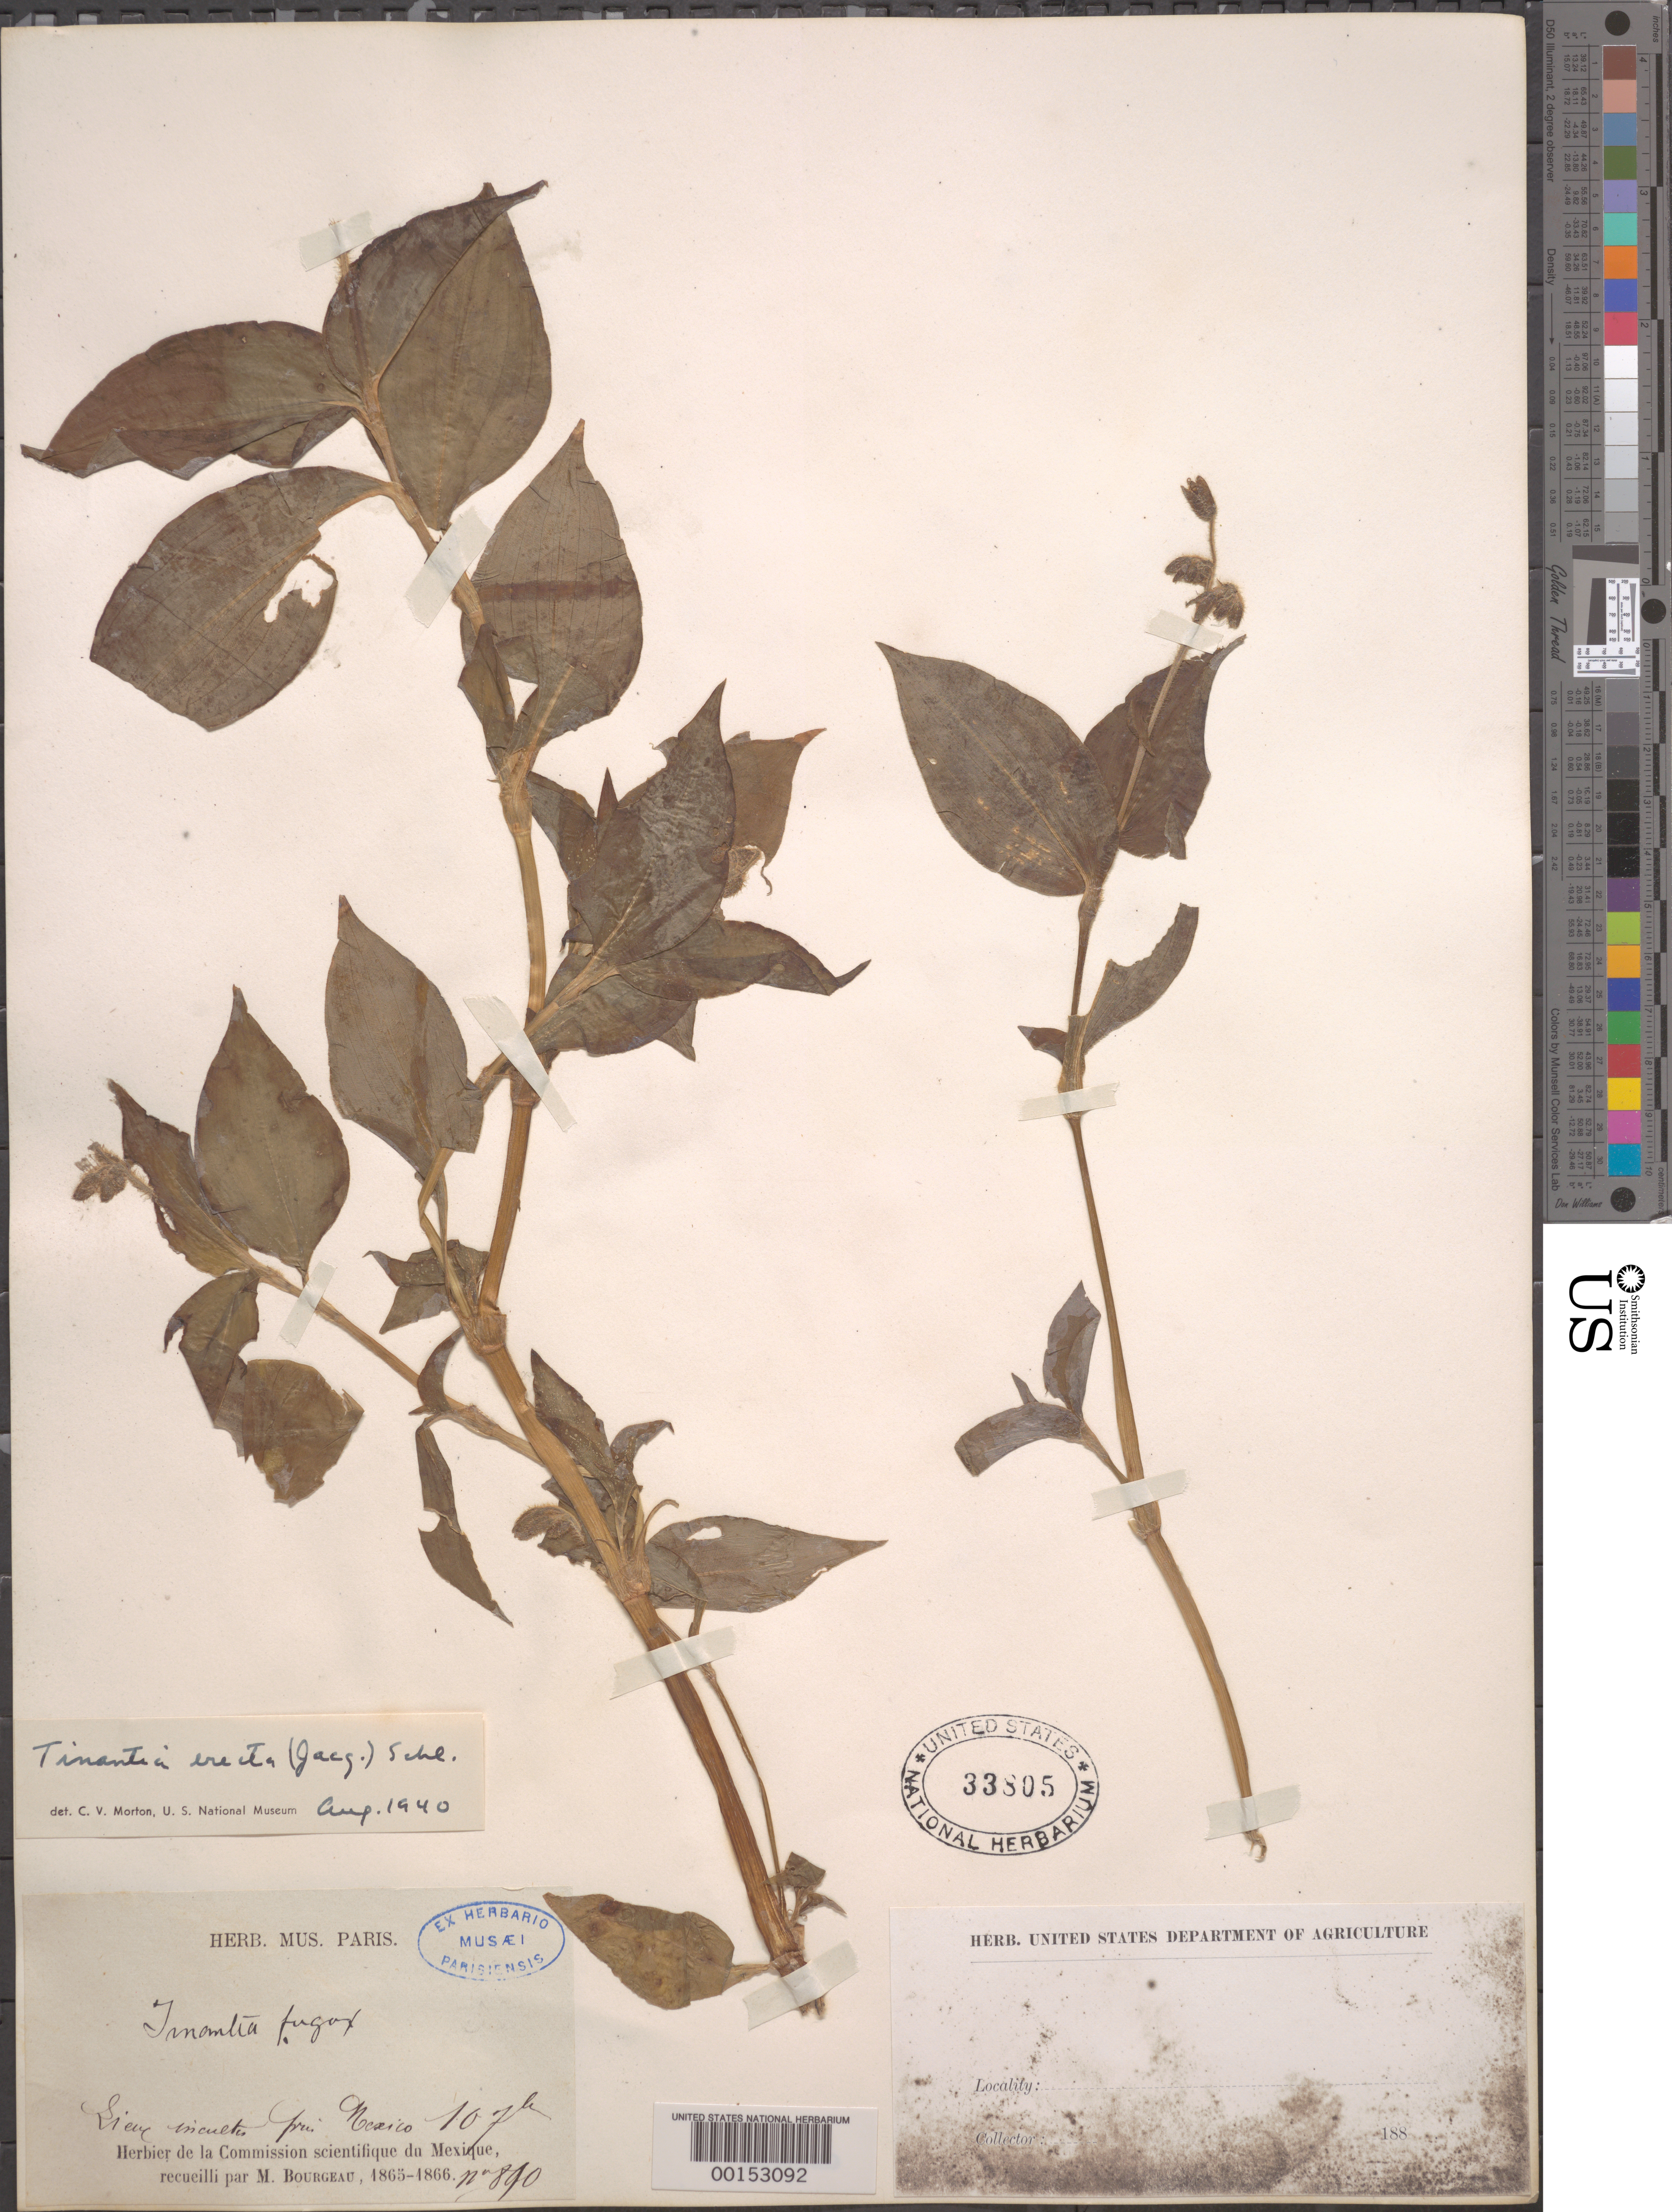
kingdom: Plantae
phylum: Tracheophyta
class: Liliopsida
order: Commelinales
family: Commelinaceae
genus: Tinantia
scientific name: Tinantia erecta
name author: (Jacq.) Fenzl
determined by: Morton, C. V.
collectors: E. Bourgeau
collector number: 890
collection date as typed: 1865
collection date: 1865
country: Mexico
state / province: México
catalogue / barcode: US 33805